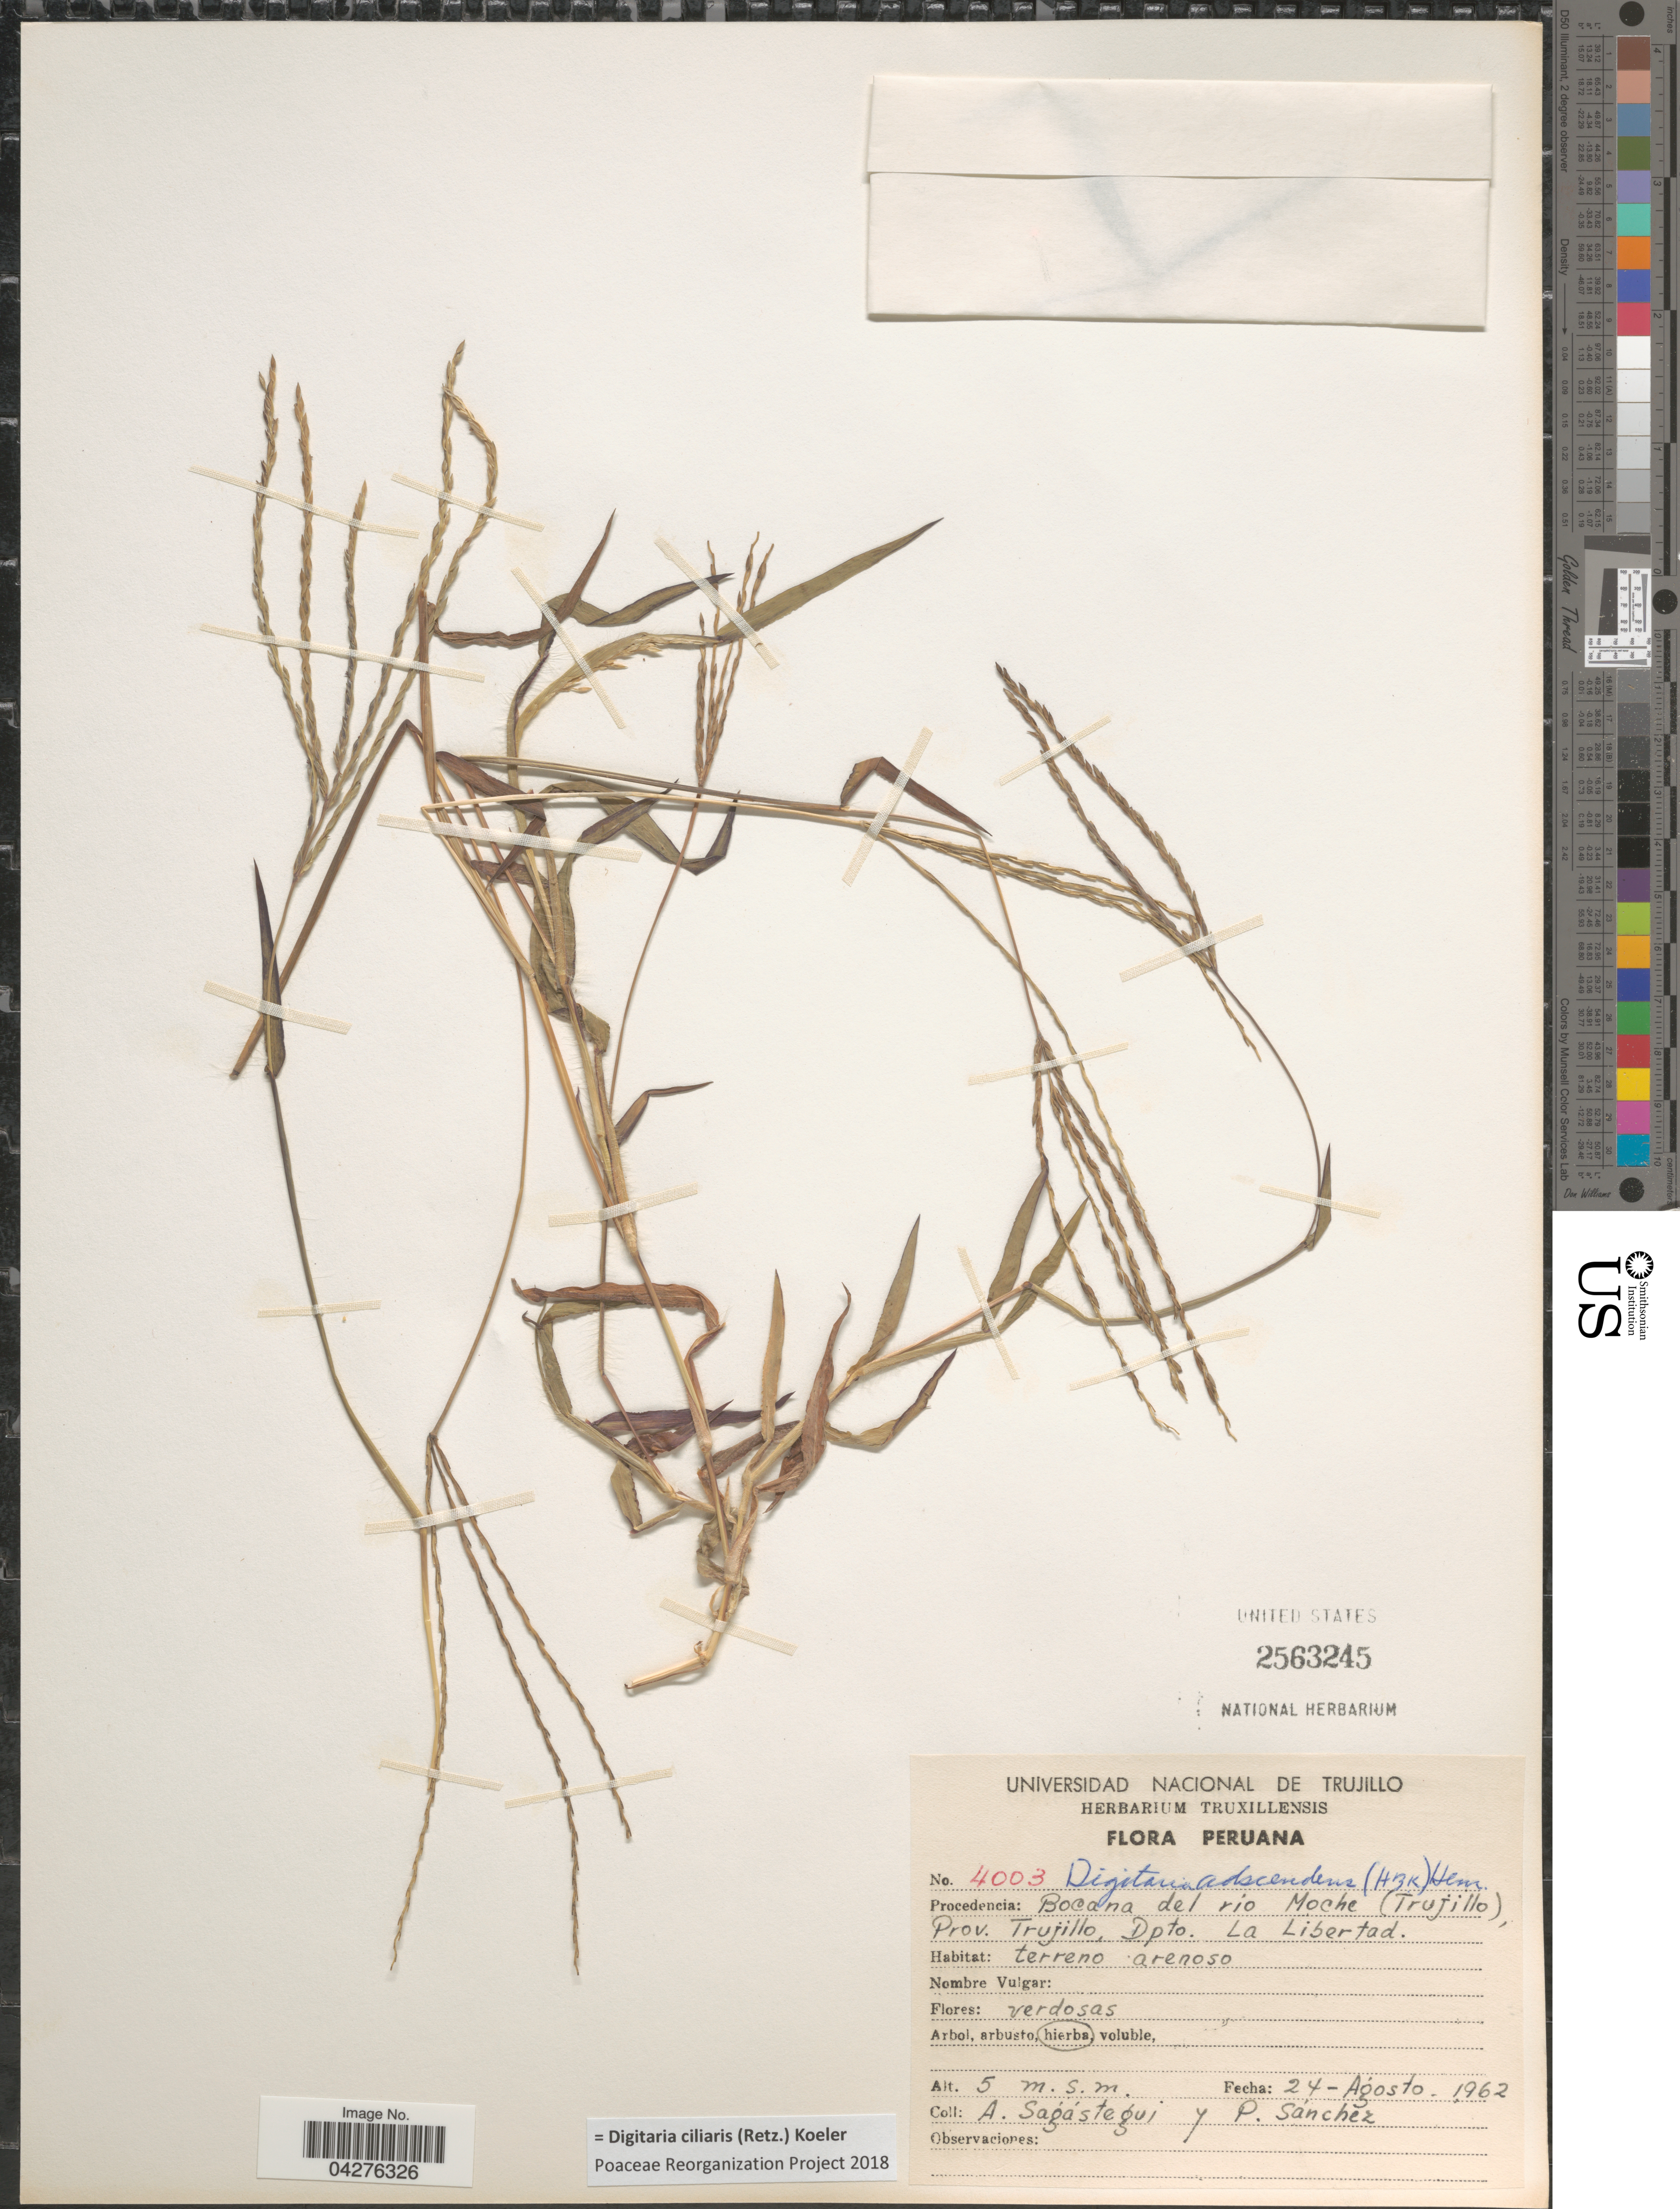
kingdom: Plantae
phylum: Tracheophyta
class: Liliopsida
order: Poales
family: Poaceae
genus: Digitaria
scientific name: Digitaria ciliaris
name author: (Retz.) Koeler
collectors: A. Sagastegui & P. Sánchez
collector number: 4003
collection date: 1962-08-24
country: Peru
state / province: La Libertad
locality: Bocana del rio Moche (Trujillo), prov. Trujillo, Dpto. La Libertad. Terreno arenoso.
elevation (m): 5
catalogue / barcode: US 2563245